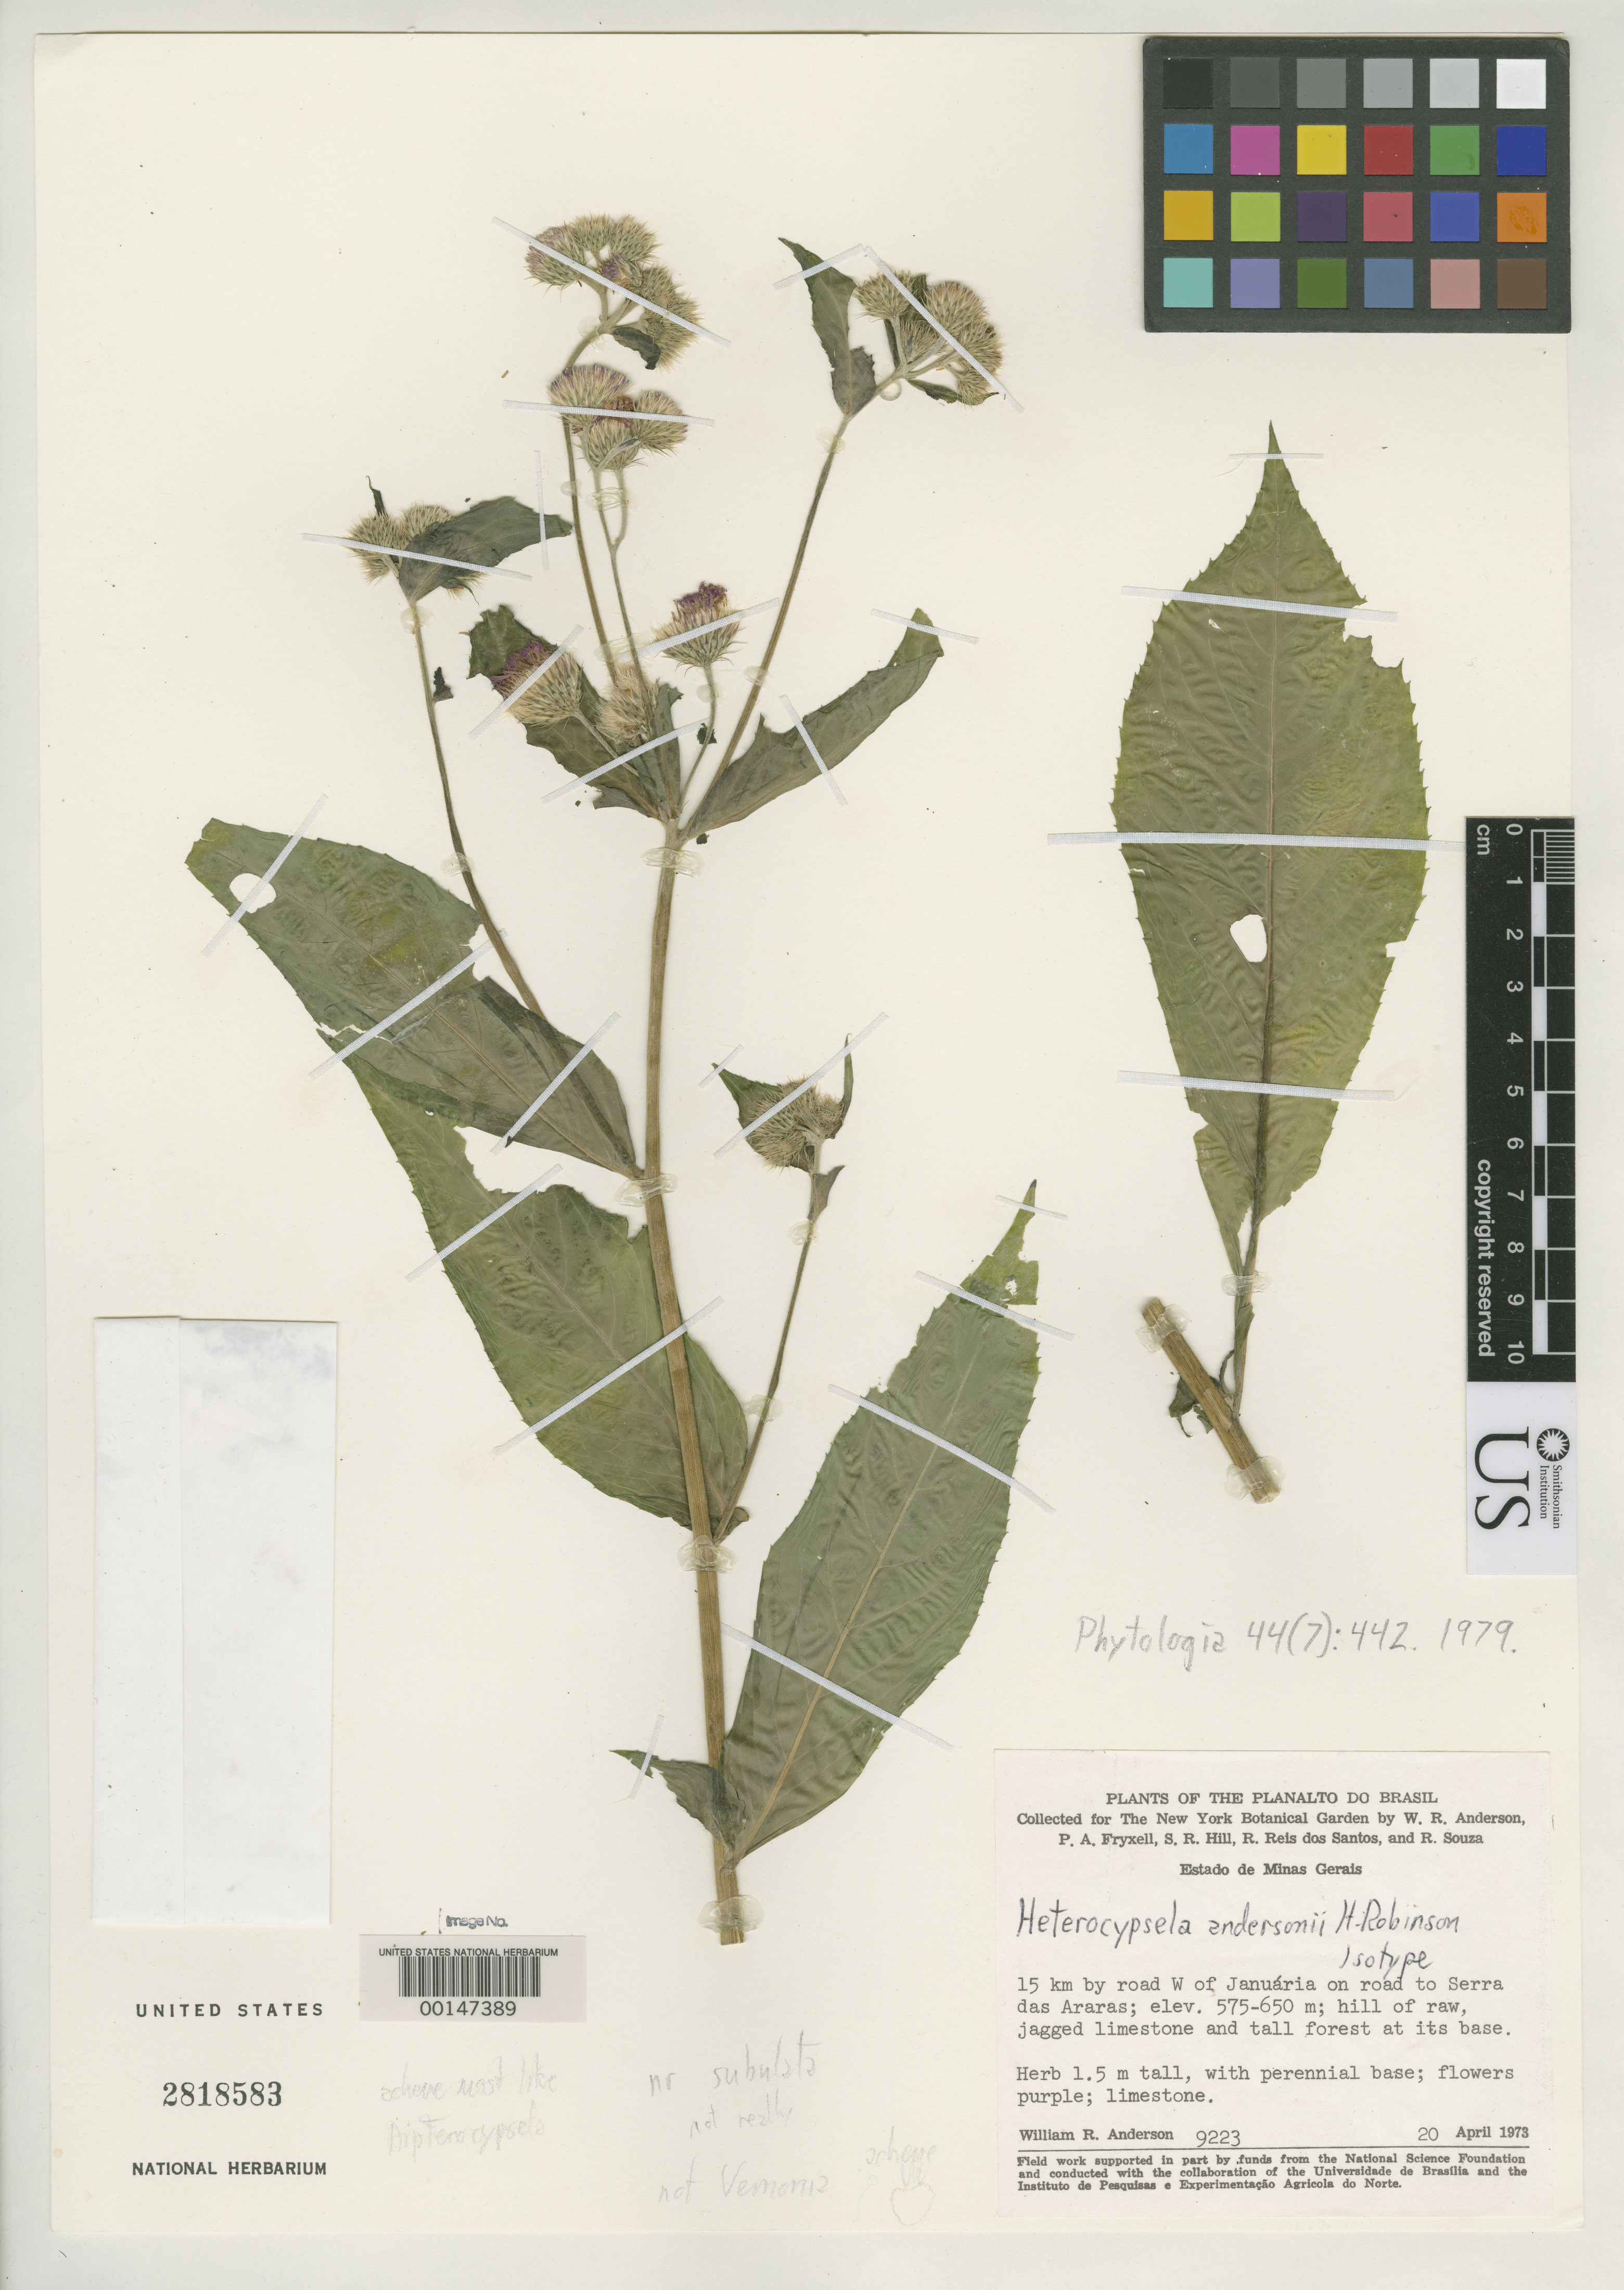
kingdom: Plantae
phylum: Tracheophyta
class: Magnoliopsida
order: Asterales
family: Asteraceae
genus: Heterocypsela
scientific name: Heterocypsela andersonii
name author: H. Rob.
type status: Isotype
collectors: W. R. Anderson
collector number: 9223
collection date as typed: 20 Apr 1973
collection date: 1973-04-20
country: Brazil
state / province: Minas Gerais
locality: W of Januaria on road to Serra das Araras.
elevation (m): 575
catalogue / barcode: US 2818583